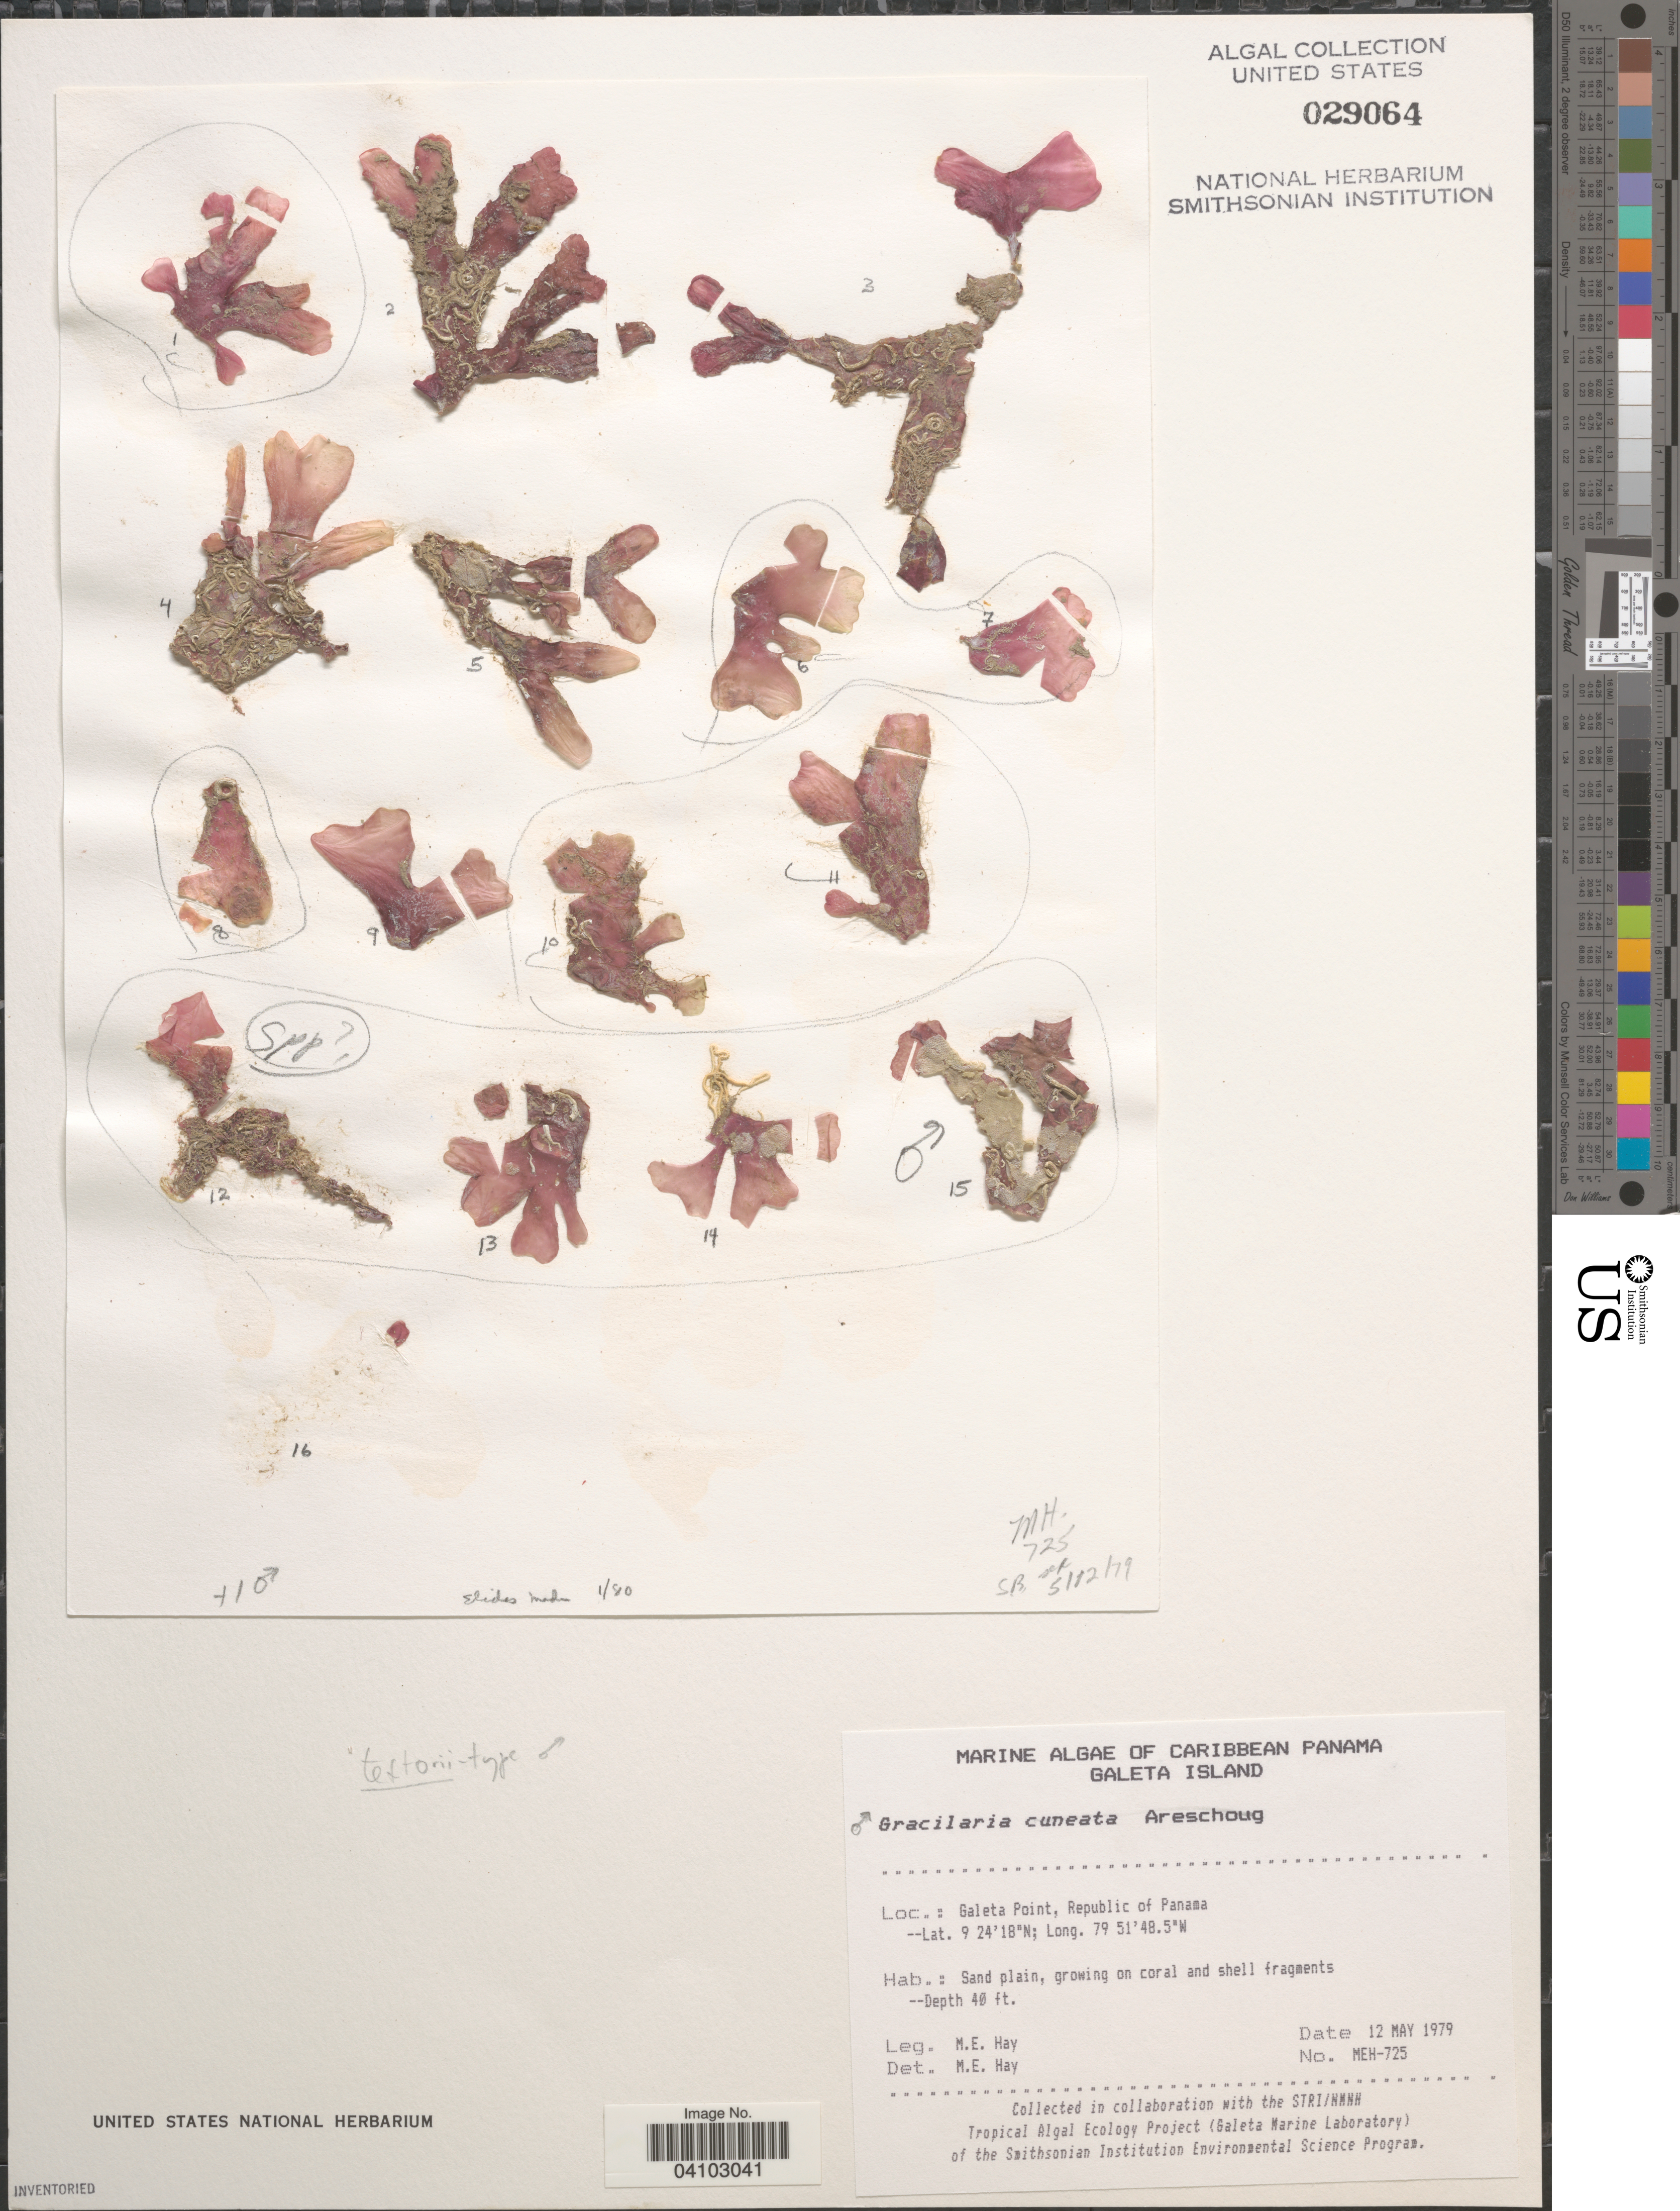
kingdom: Plantae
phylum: Rhodophyta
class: Florideophyceae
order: Gracilariales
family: Gracilariaceae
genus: Gracilaria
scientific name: Gracilaria cuneata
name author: Aresch.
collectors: M. E. Hay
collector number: MEH-725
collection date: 1979-05-12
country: Panama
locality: Caribbean Panama. Galeta Island. Galeta Point, Republic of Panama.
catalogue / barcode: US 29064